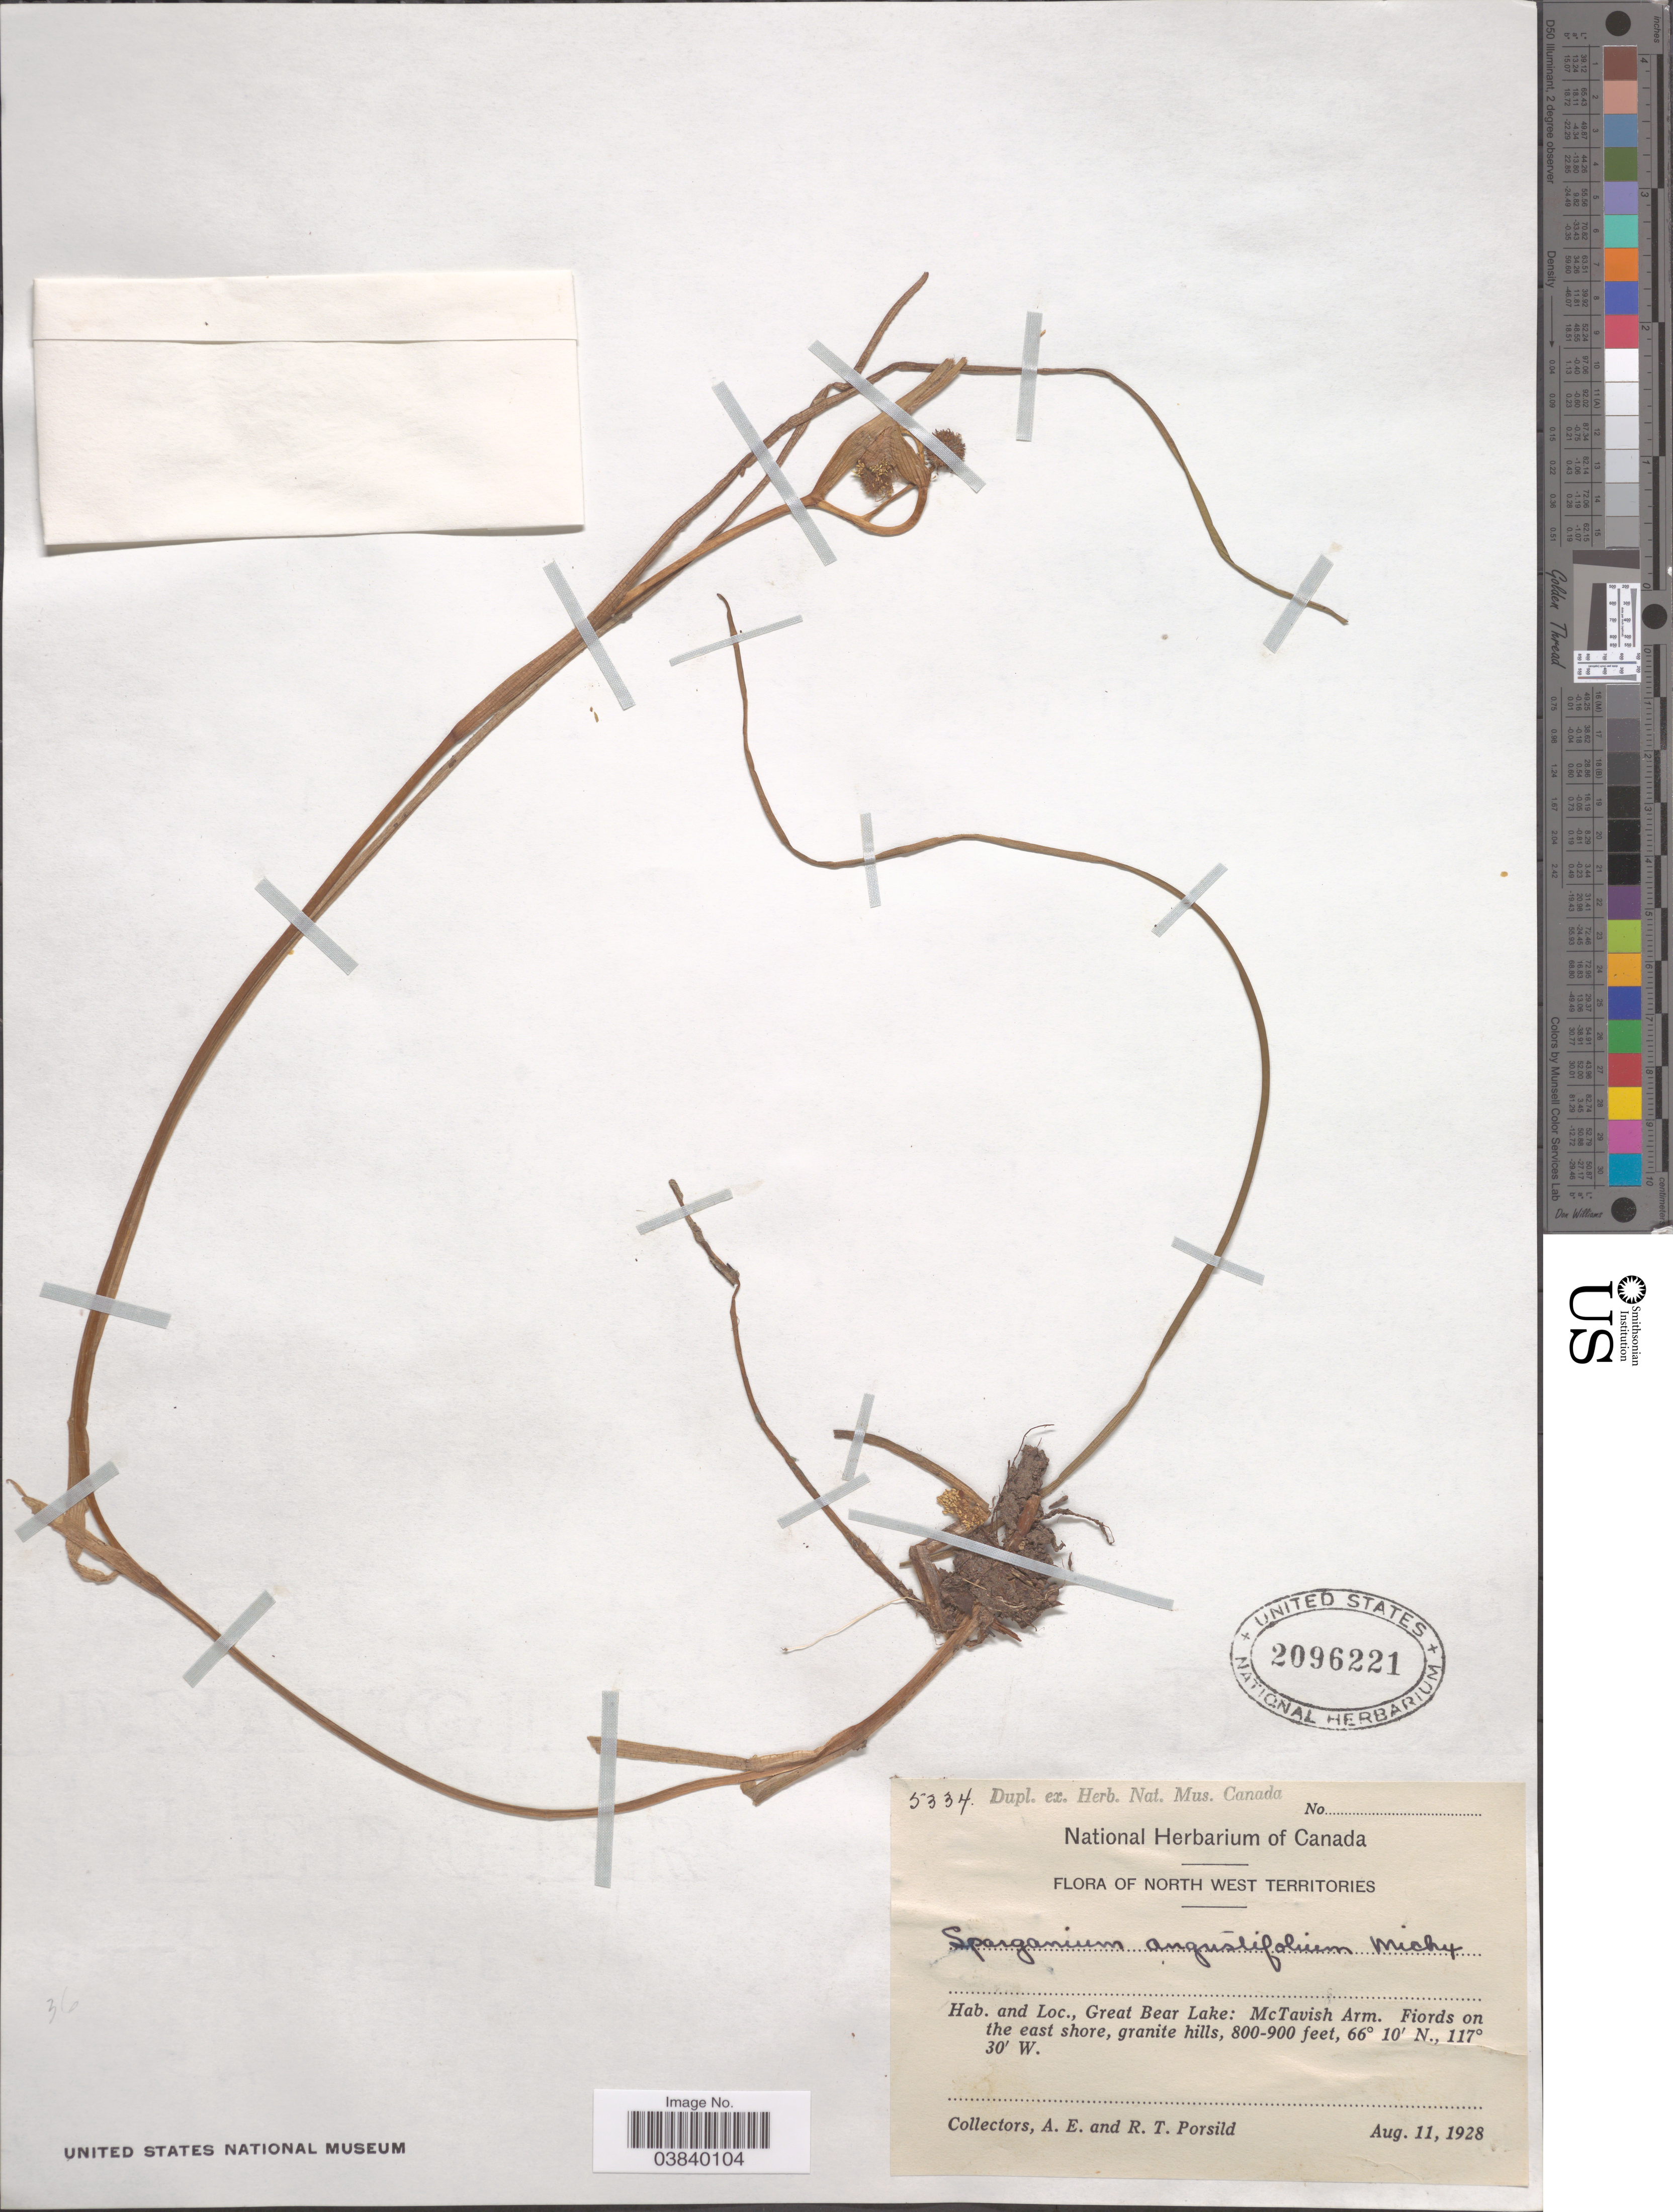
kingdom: Plantae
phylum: Tracheophyta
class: Liliopsida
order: Poales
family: Typhaceae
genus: Sparganium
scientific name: Sparganium angustifolium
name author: Michx.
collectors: A. E. Porsild & R. T. Porsild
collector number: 5334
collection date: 1928-08-11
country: Canada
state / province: Northwest Territories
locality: Great Bear Lake: McTavish Arm.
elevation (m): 244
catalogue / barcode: US 2096221